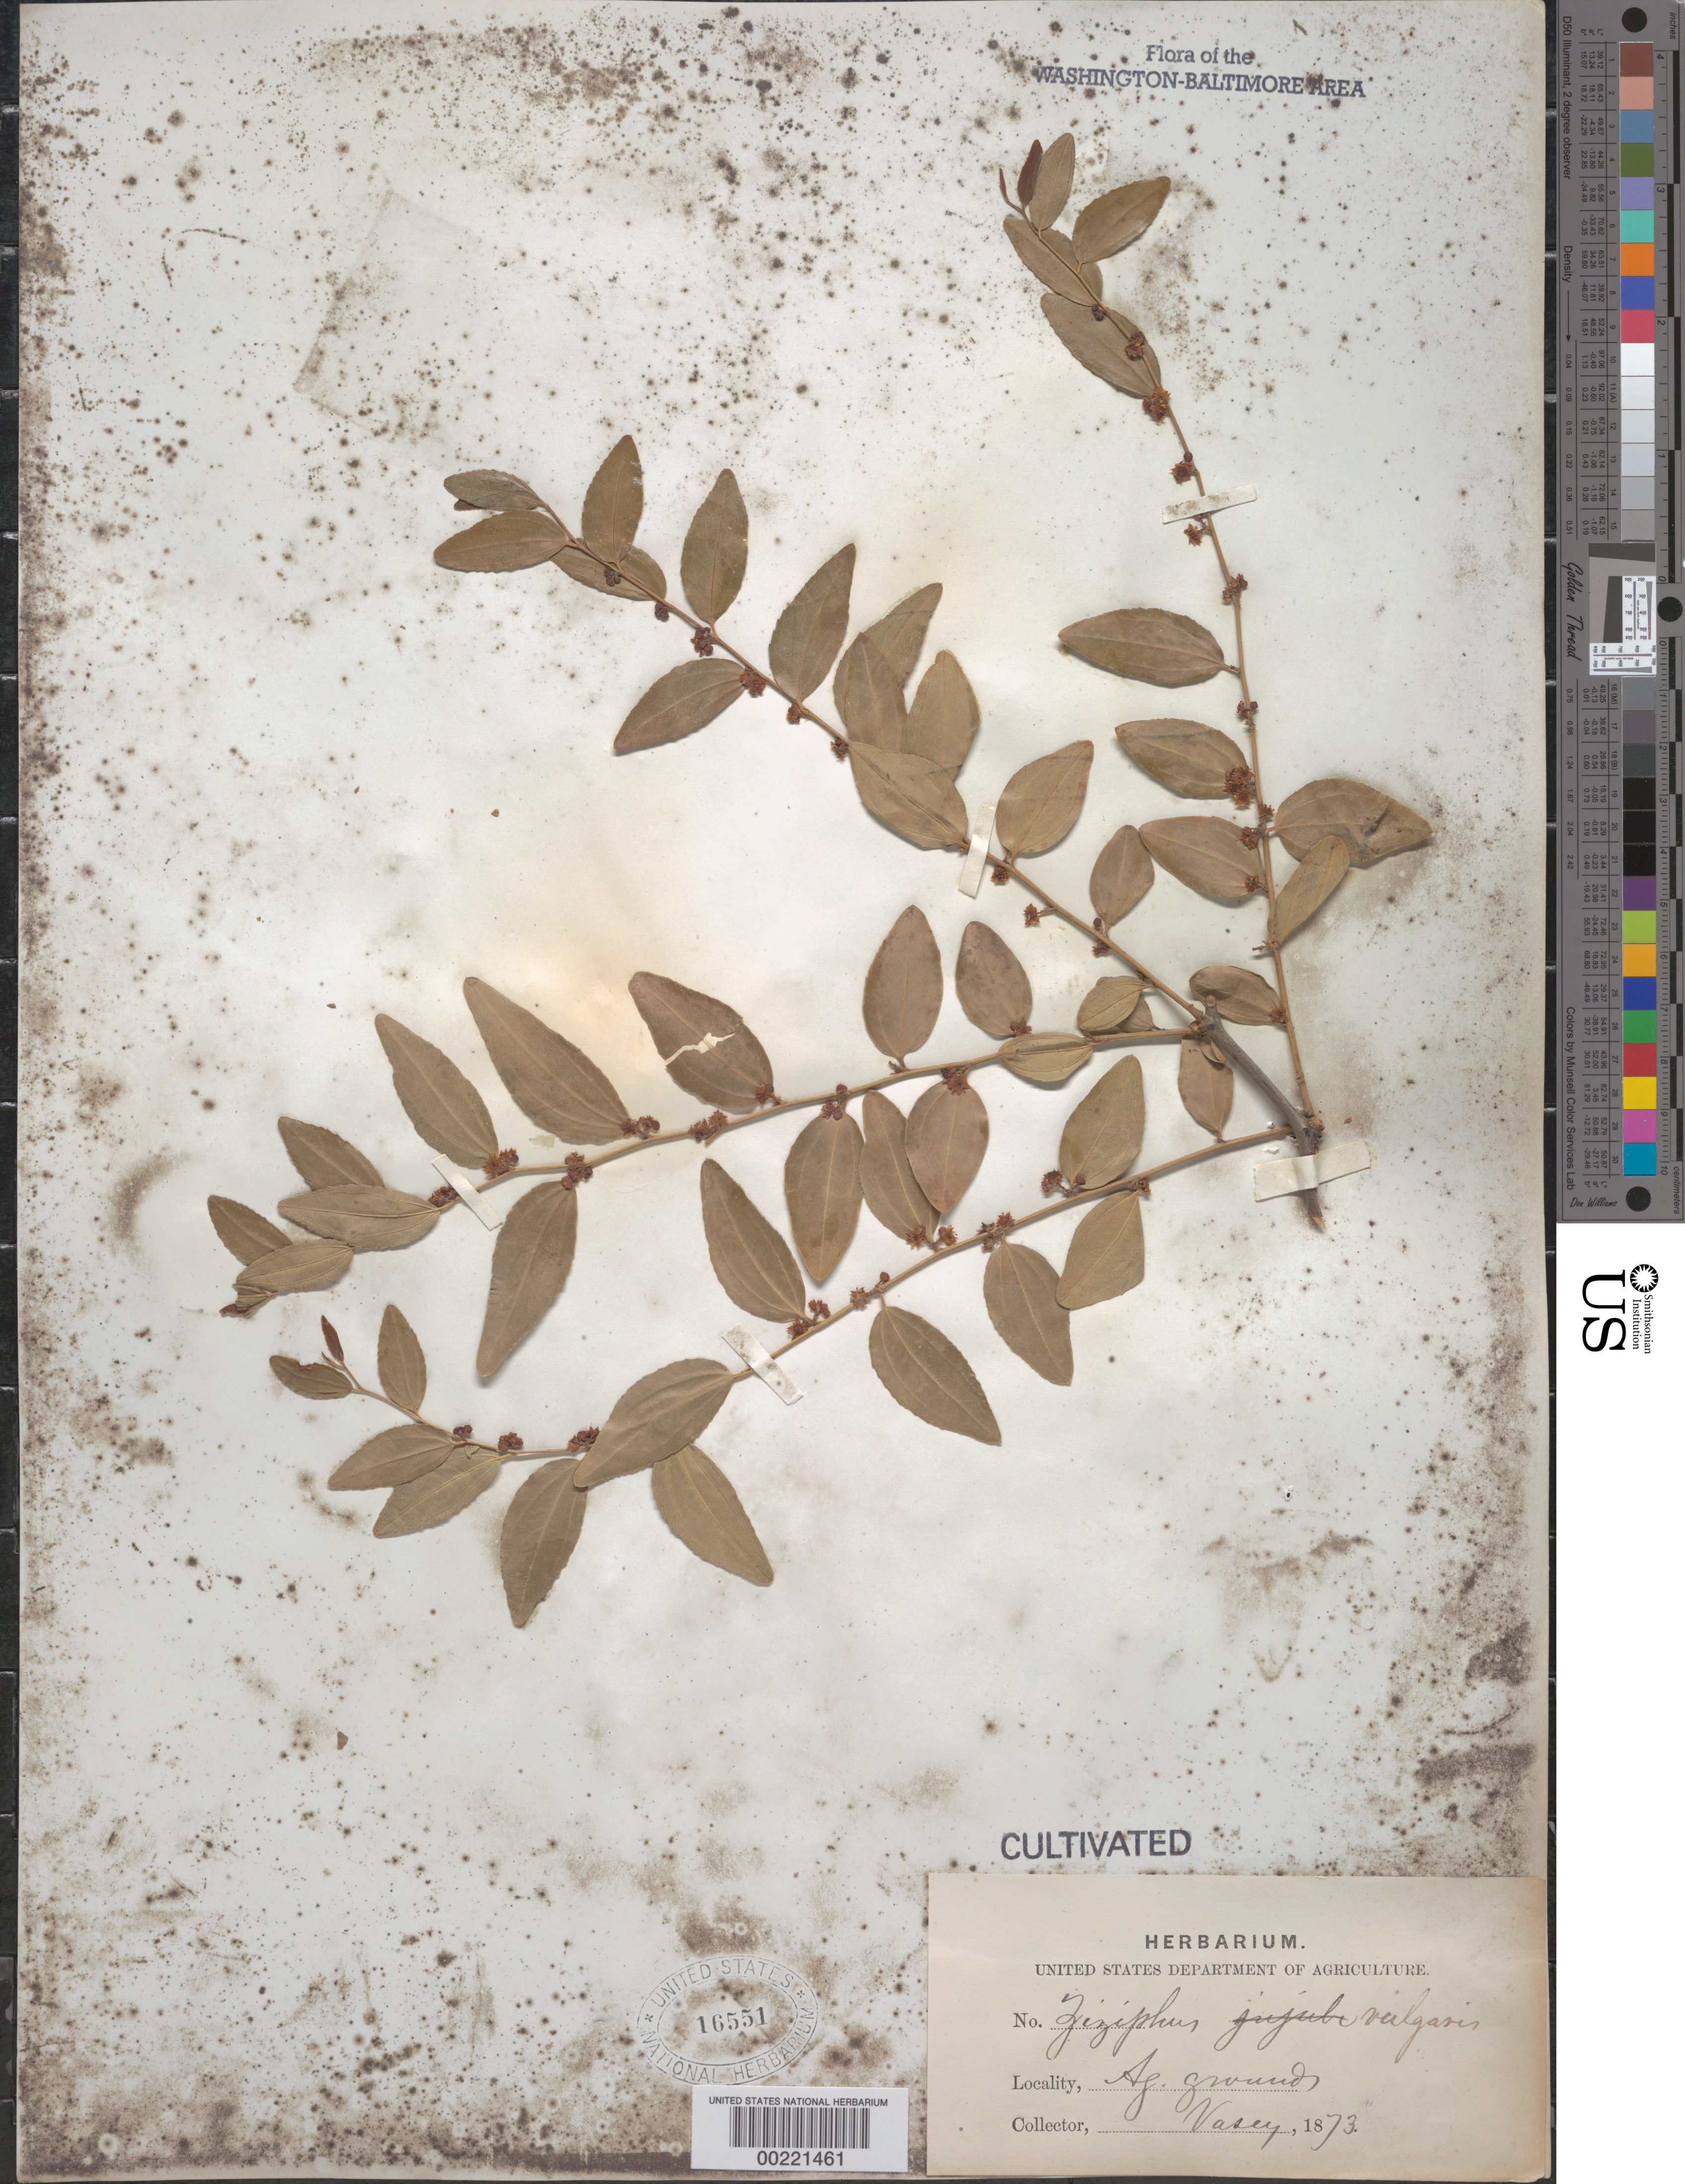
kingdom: Plantae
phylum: Tracheophyta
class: Magnoliopsida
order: Rosales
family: Rhamnaceae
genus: Ziziphus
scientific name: Ziziphus vulgaris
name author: Lam.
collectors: G. R. Vasey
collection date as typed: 1873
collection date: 1873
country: United States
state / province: District of Columbia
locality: Department of Agriculture grounds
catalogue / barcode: US 16551